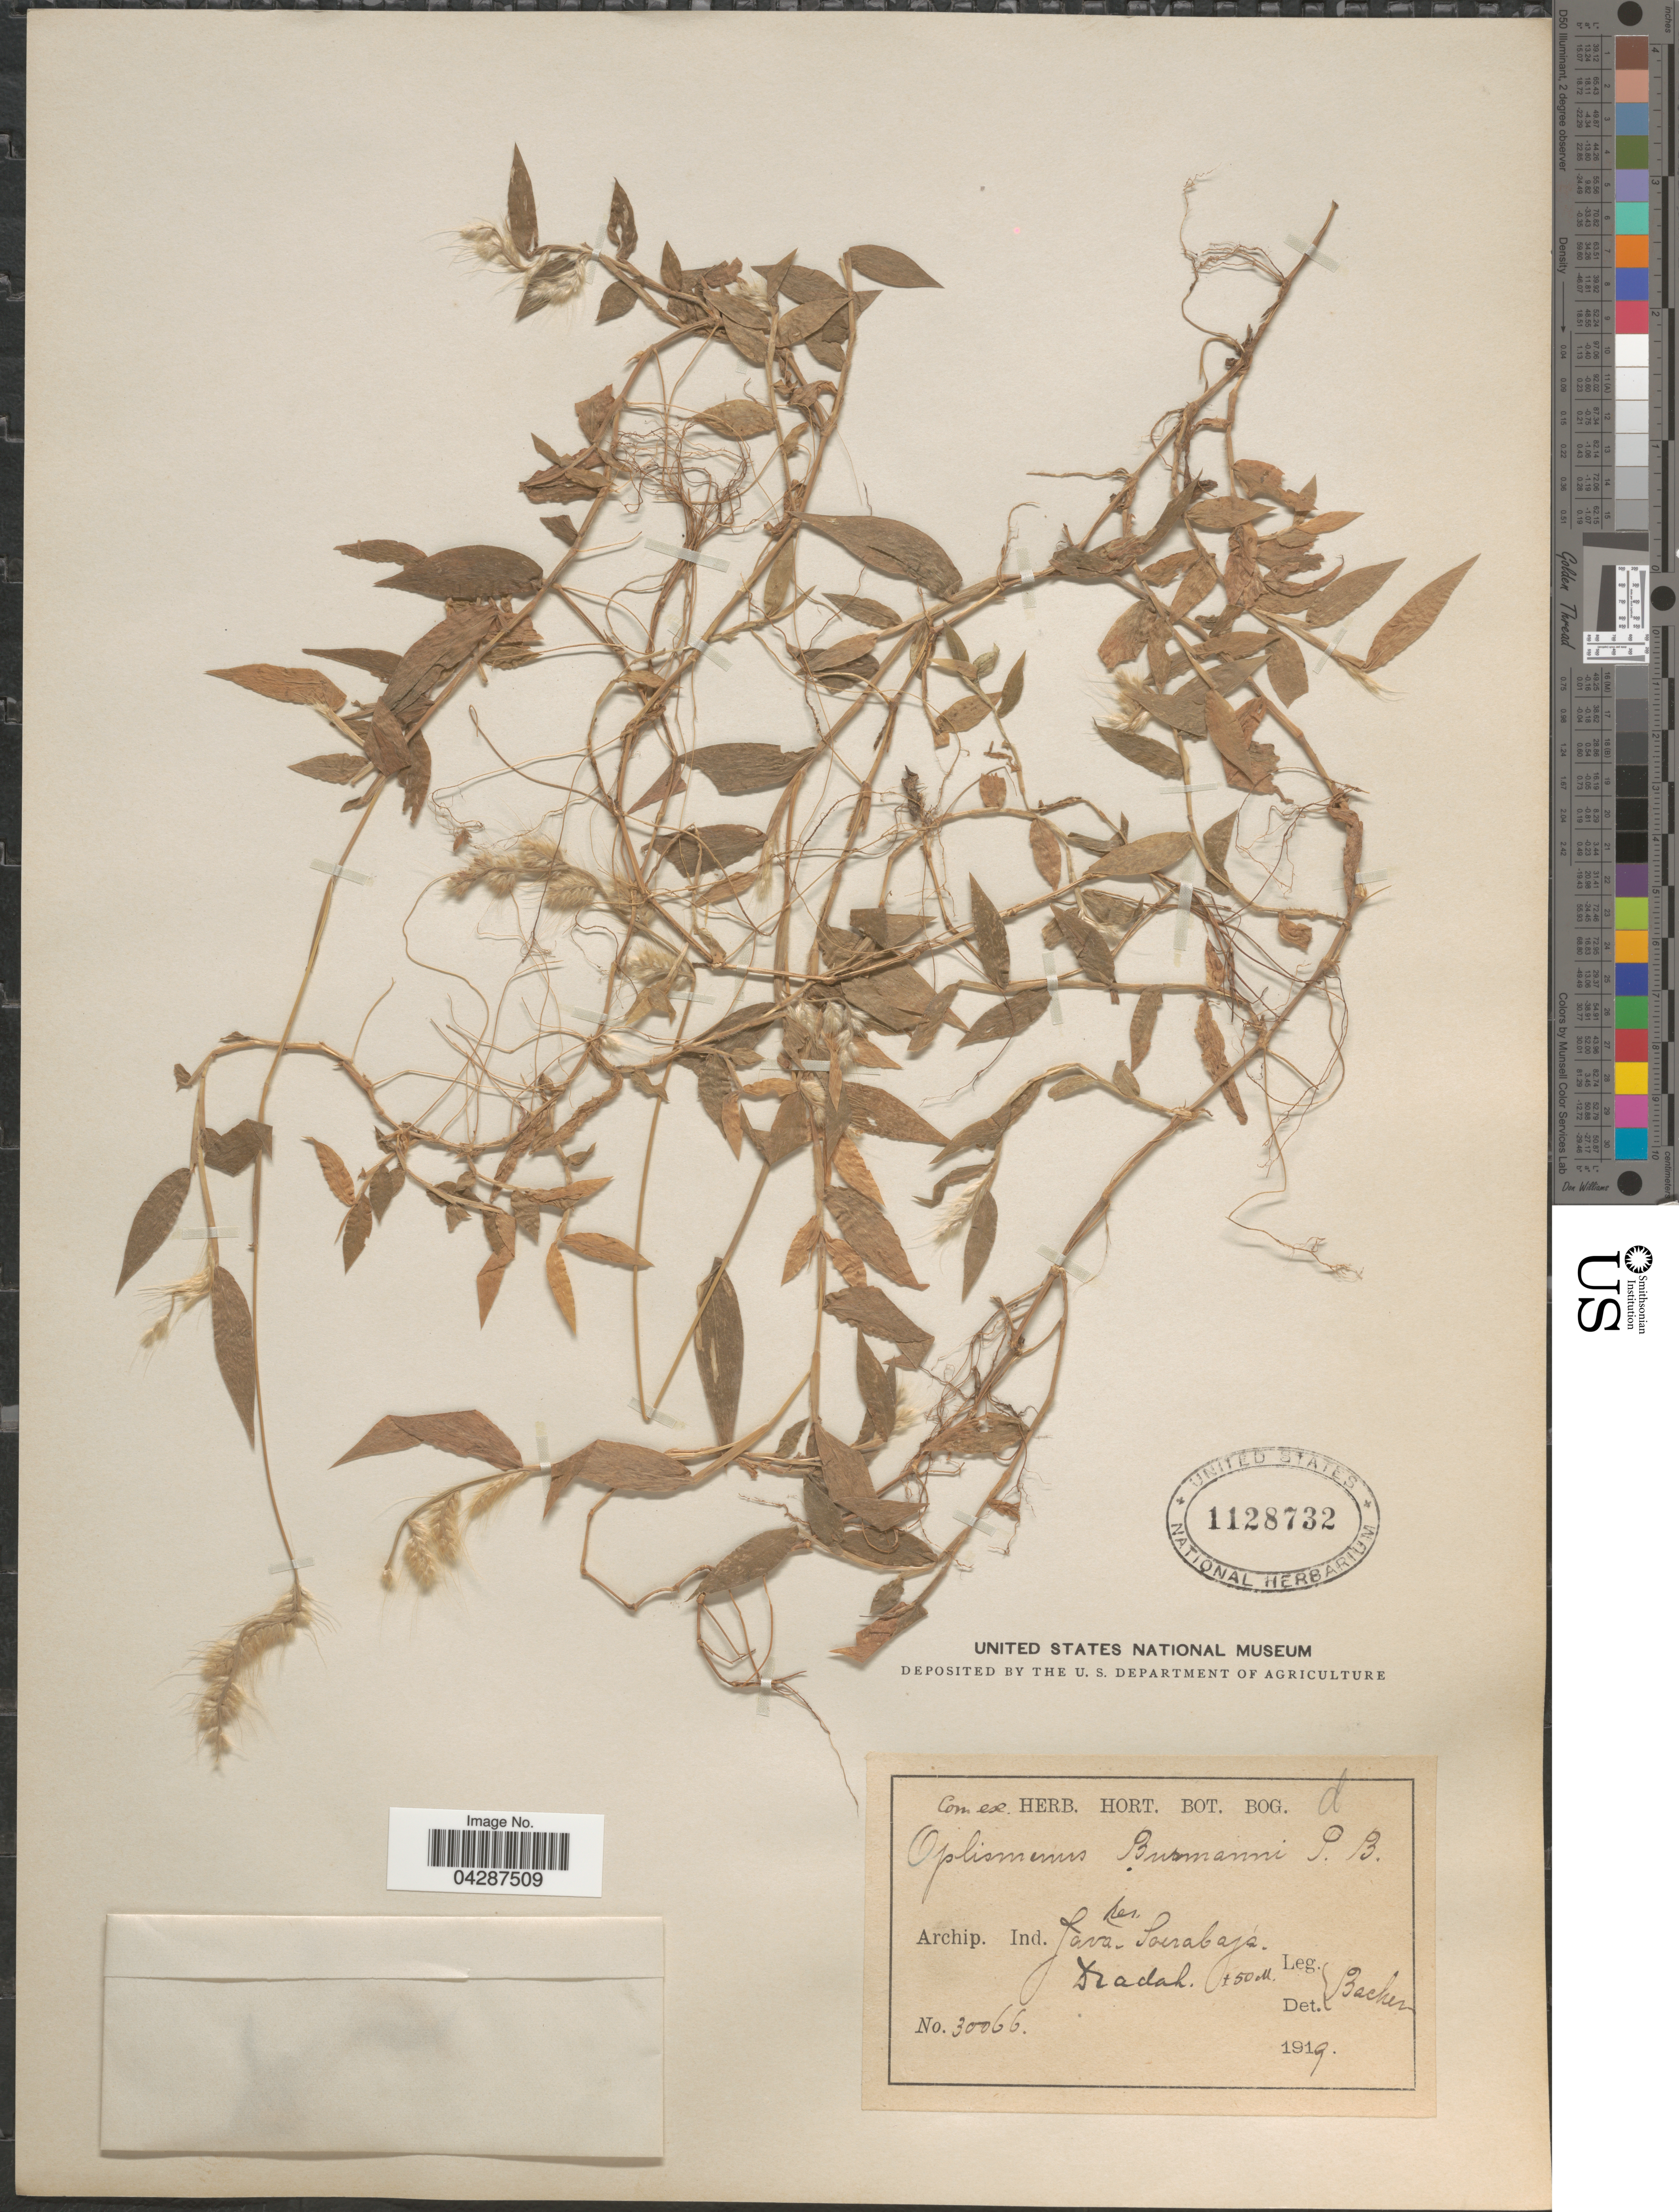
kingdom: Plantae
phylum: Tracheophyta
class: Liliopsida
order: Poales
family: Poaceae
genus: Oplismenus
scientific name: Oplismenus burmannii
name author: (Retz.) P. Beauv.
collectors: Backer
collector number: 30066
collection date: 1919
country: Indonesia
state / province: Java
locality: Res. Soerabaja. Dradah.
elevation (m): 50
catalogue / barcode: US 1128732